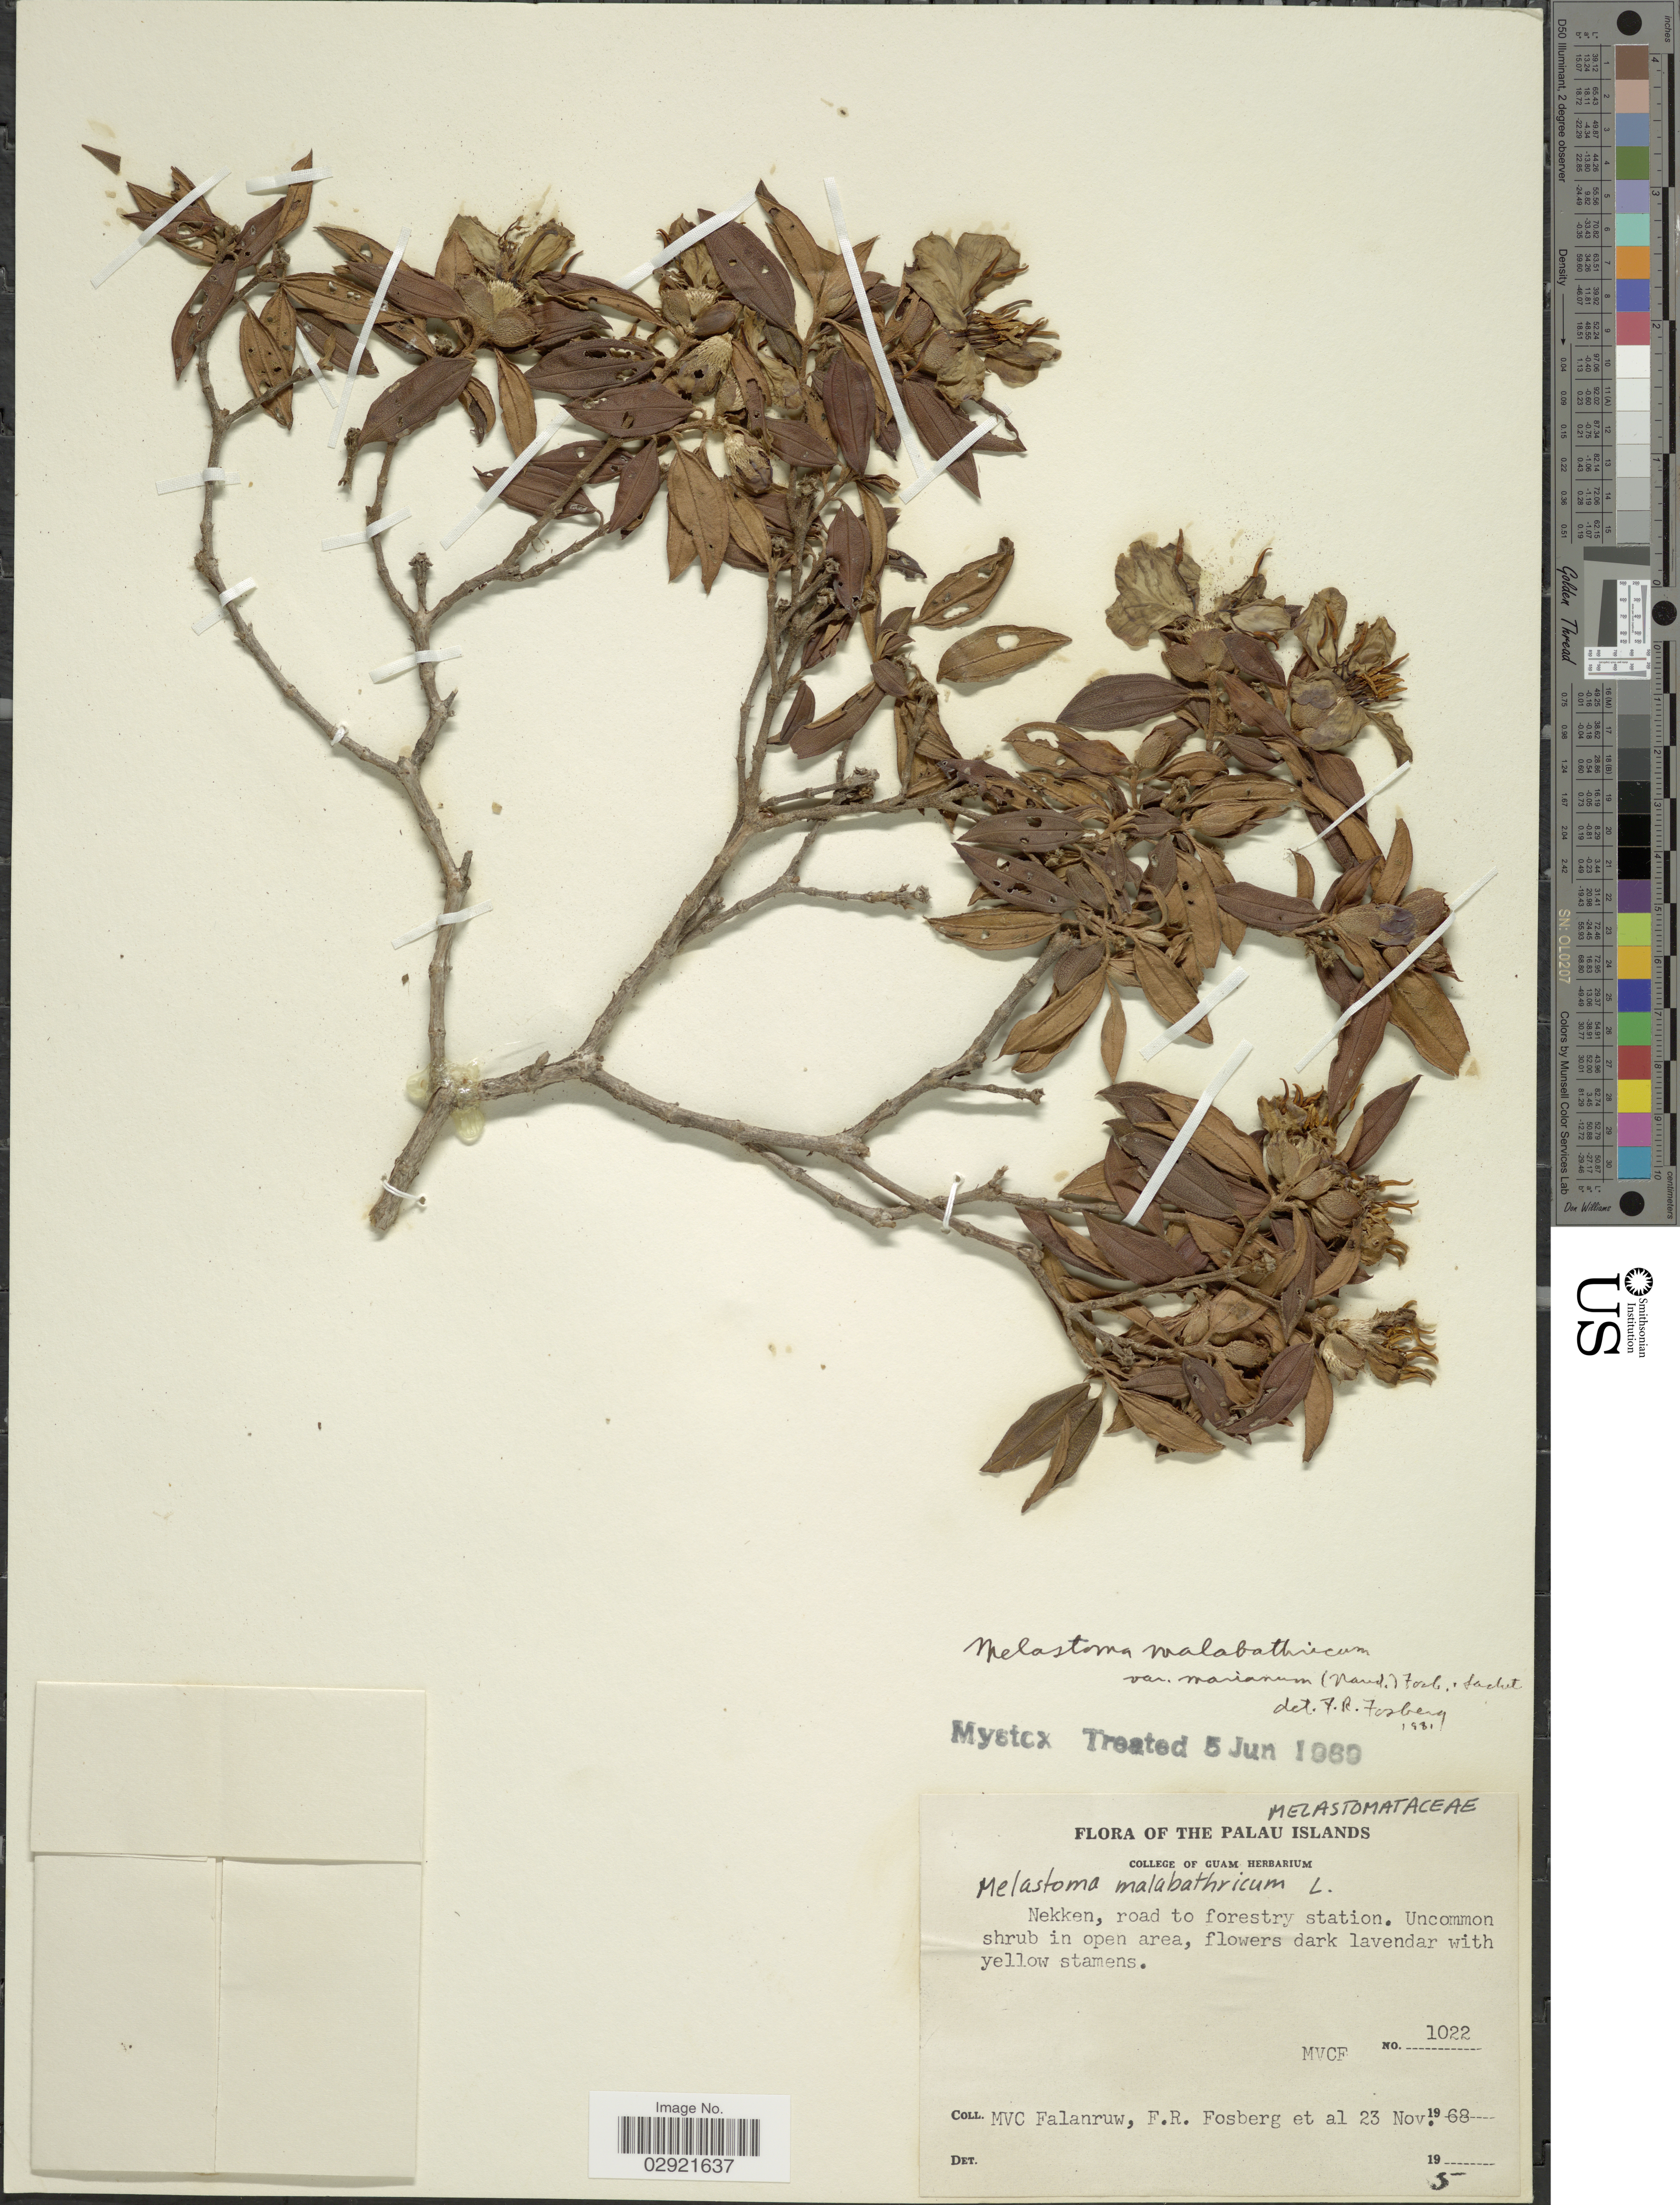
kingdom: Plantae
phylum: Tracheophyta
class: Magnoliopsida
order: Myrtales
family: Melastomataceae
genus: Melastoma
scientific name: Melastoma malabathricum var. marianum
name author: (Naudin) Fosberg & Sachet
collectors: M. V. Falanruw, F. R. Fosberg & et al.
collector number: MVCF1022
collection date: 1968-11-23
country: Guam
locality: Palau Islands. Nekken, road to forestry station.